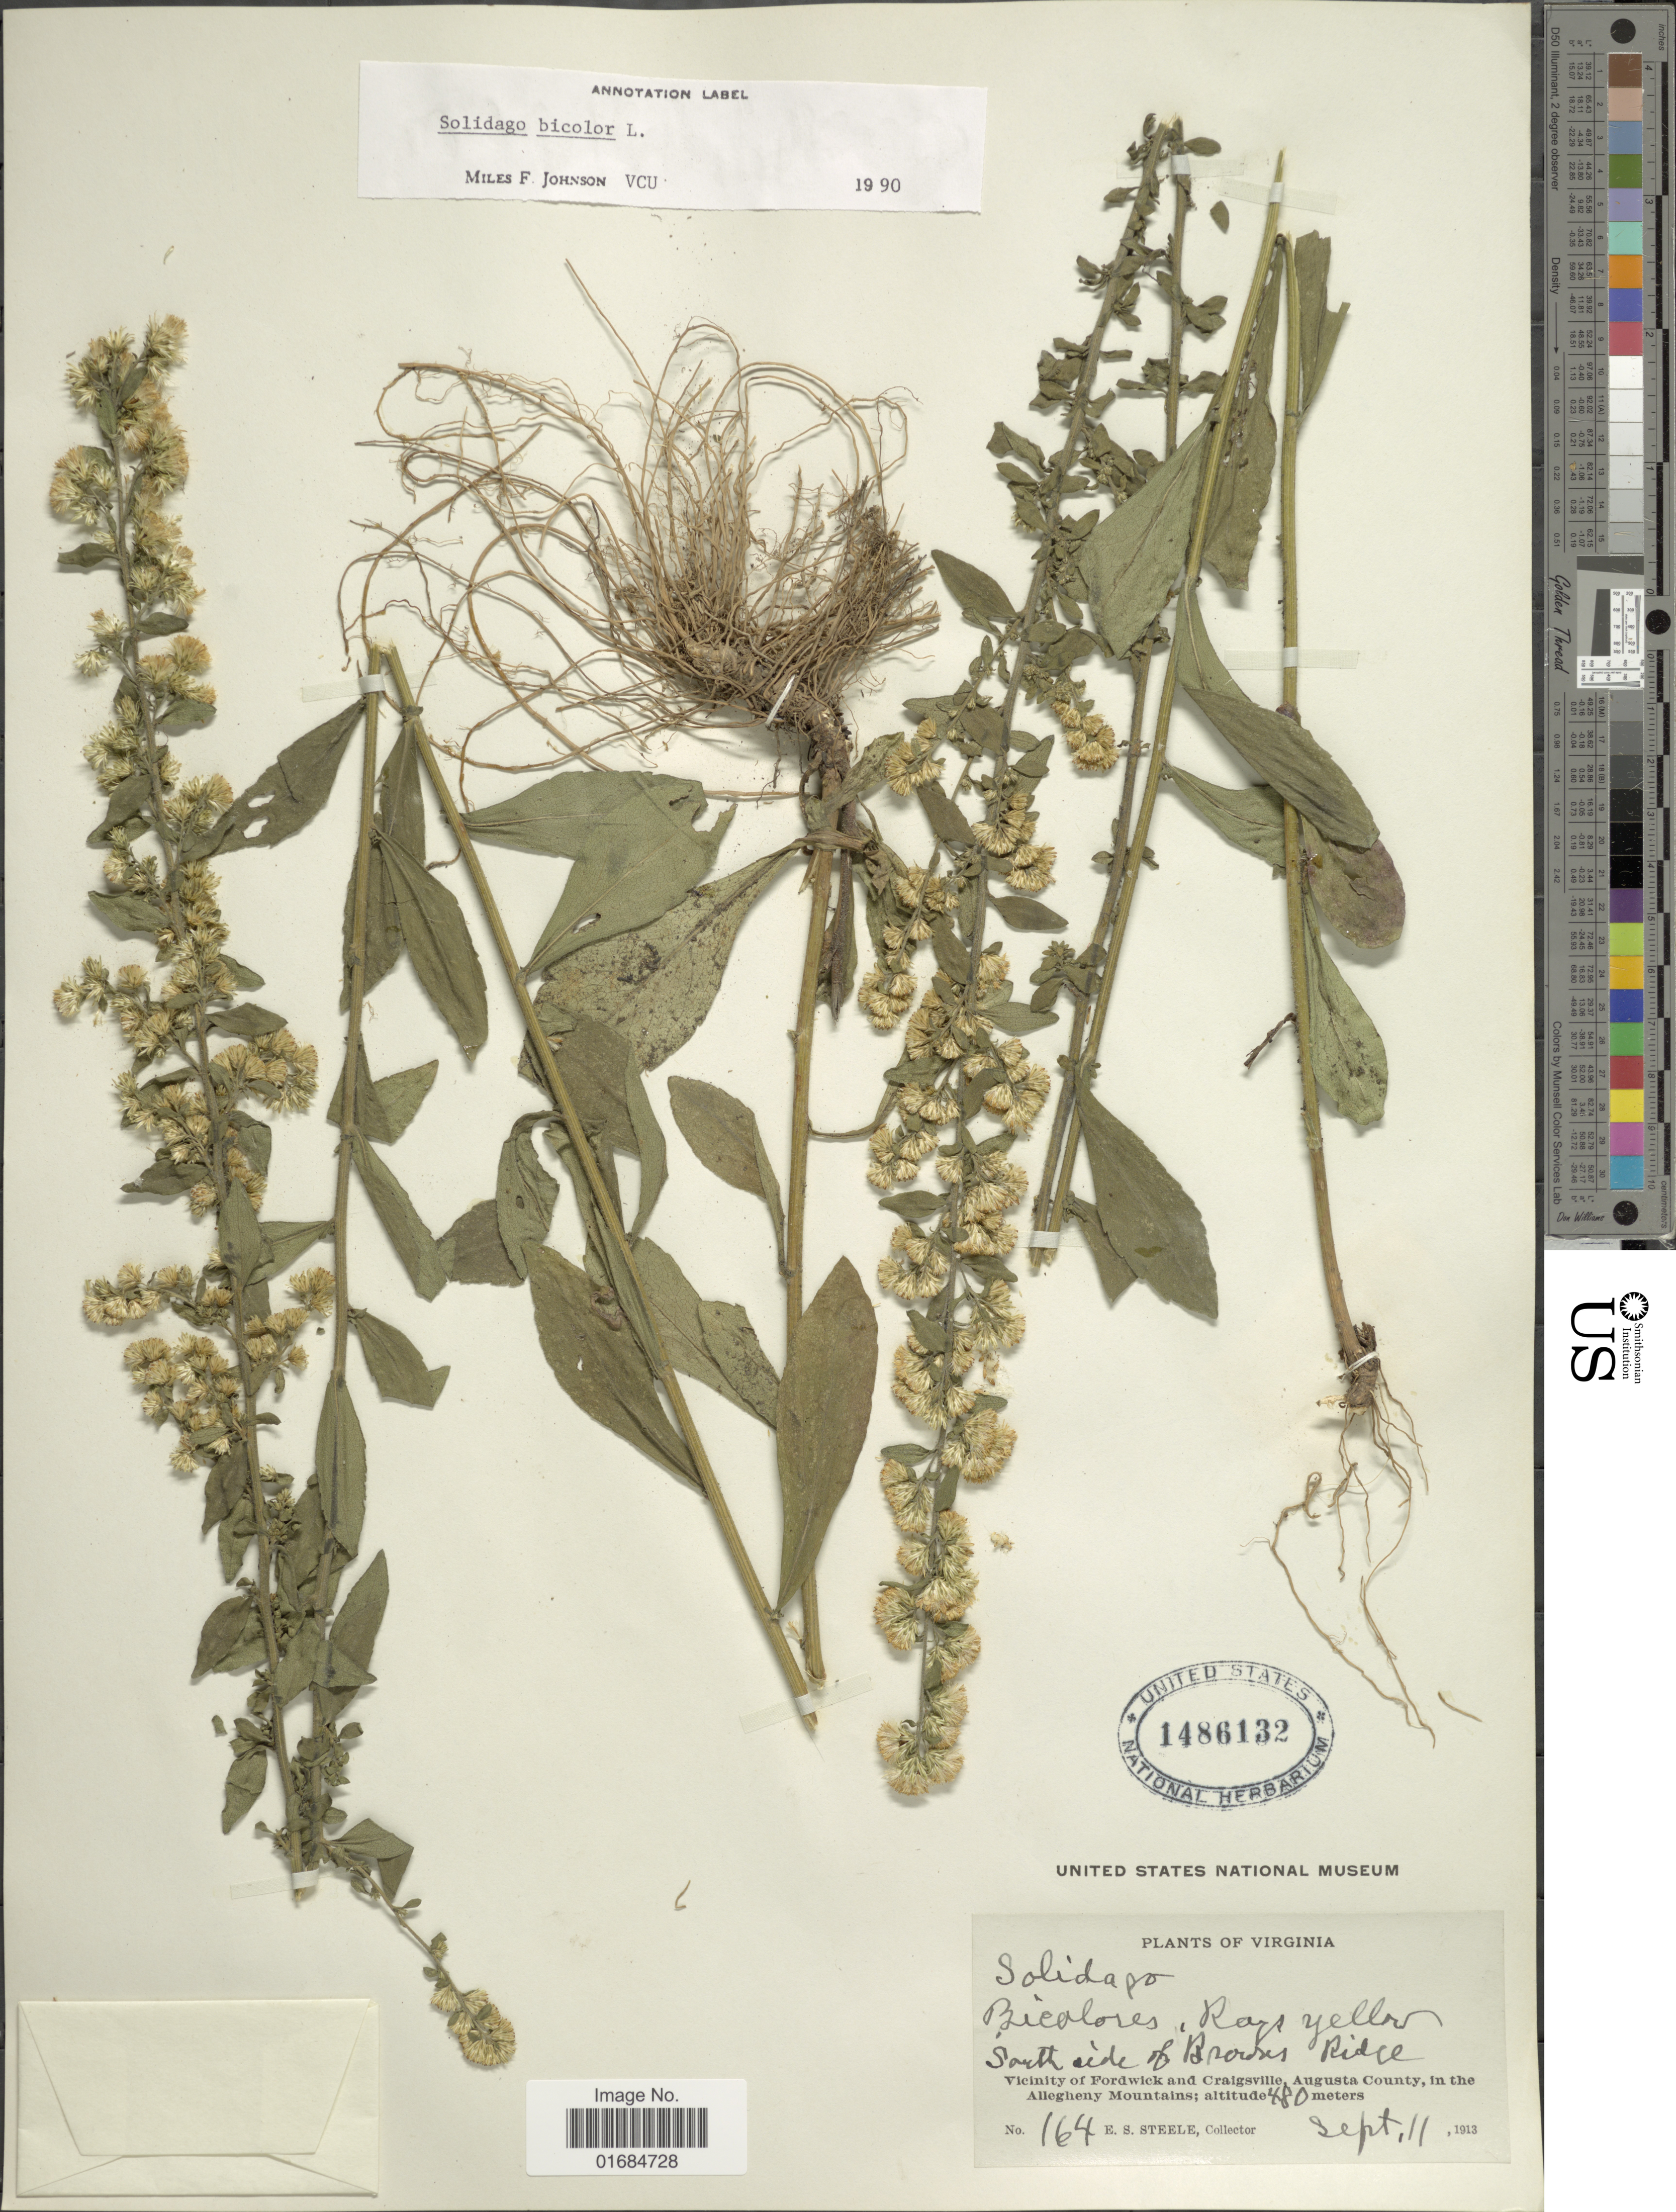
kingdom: Plantae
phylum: Tracheophyta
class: Magnoliopsida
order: Asterales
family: Asteraceae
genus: Solidago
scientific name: Solidago bicolor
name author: L.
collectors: E. Steele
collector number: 164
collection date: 1913-09-11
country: United States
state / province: Virginia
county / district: Augusta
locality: South side of Browns Ridge, Vicinity of Fordwick and Craigsville Augusta County, in the Allegheny Mountains.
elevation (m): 480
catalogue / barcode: US 1486132